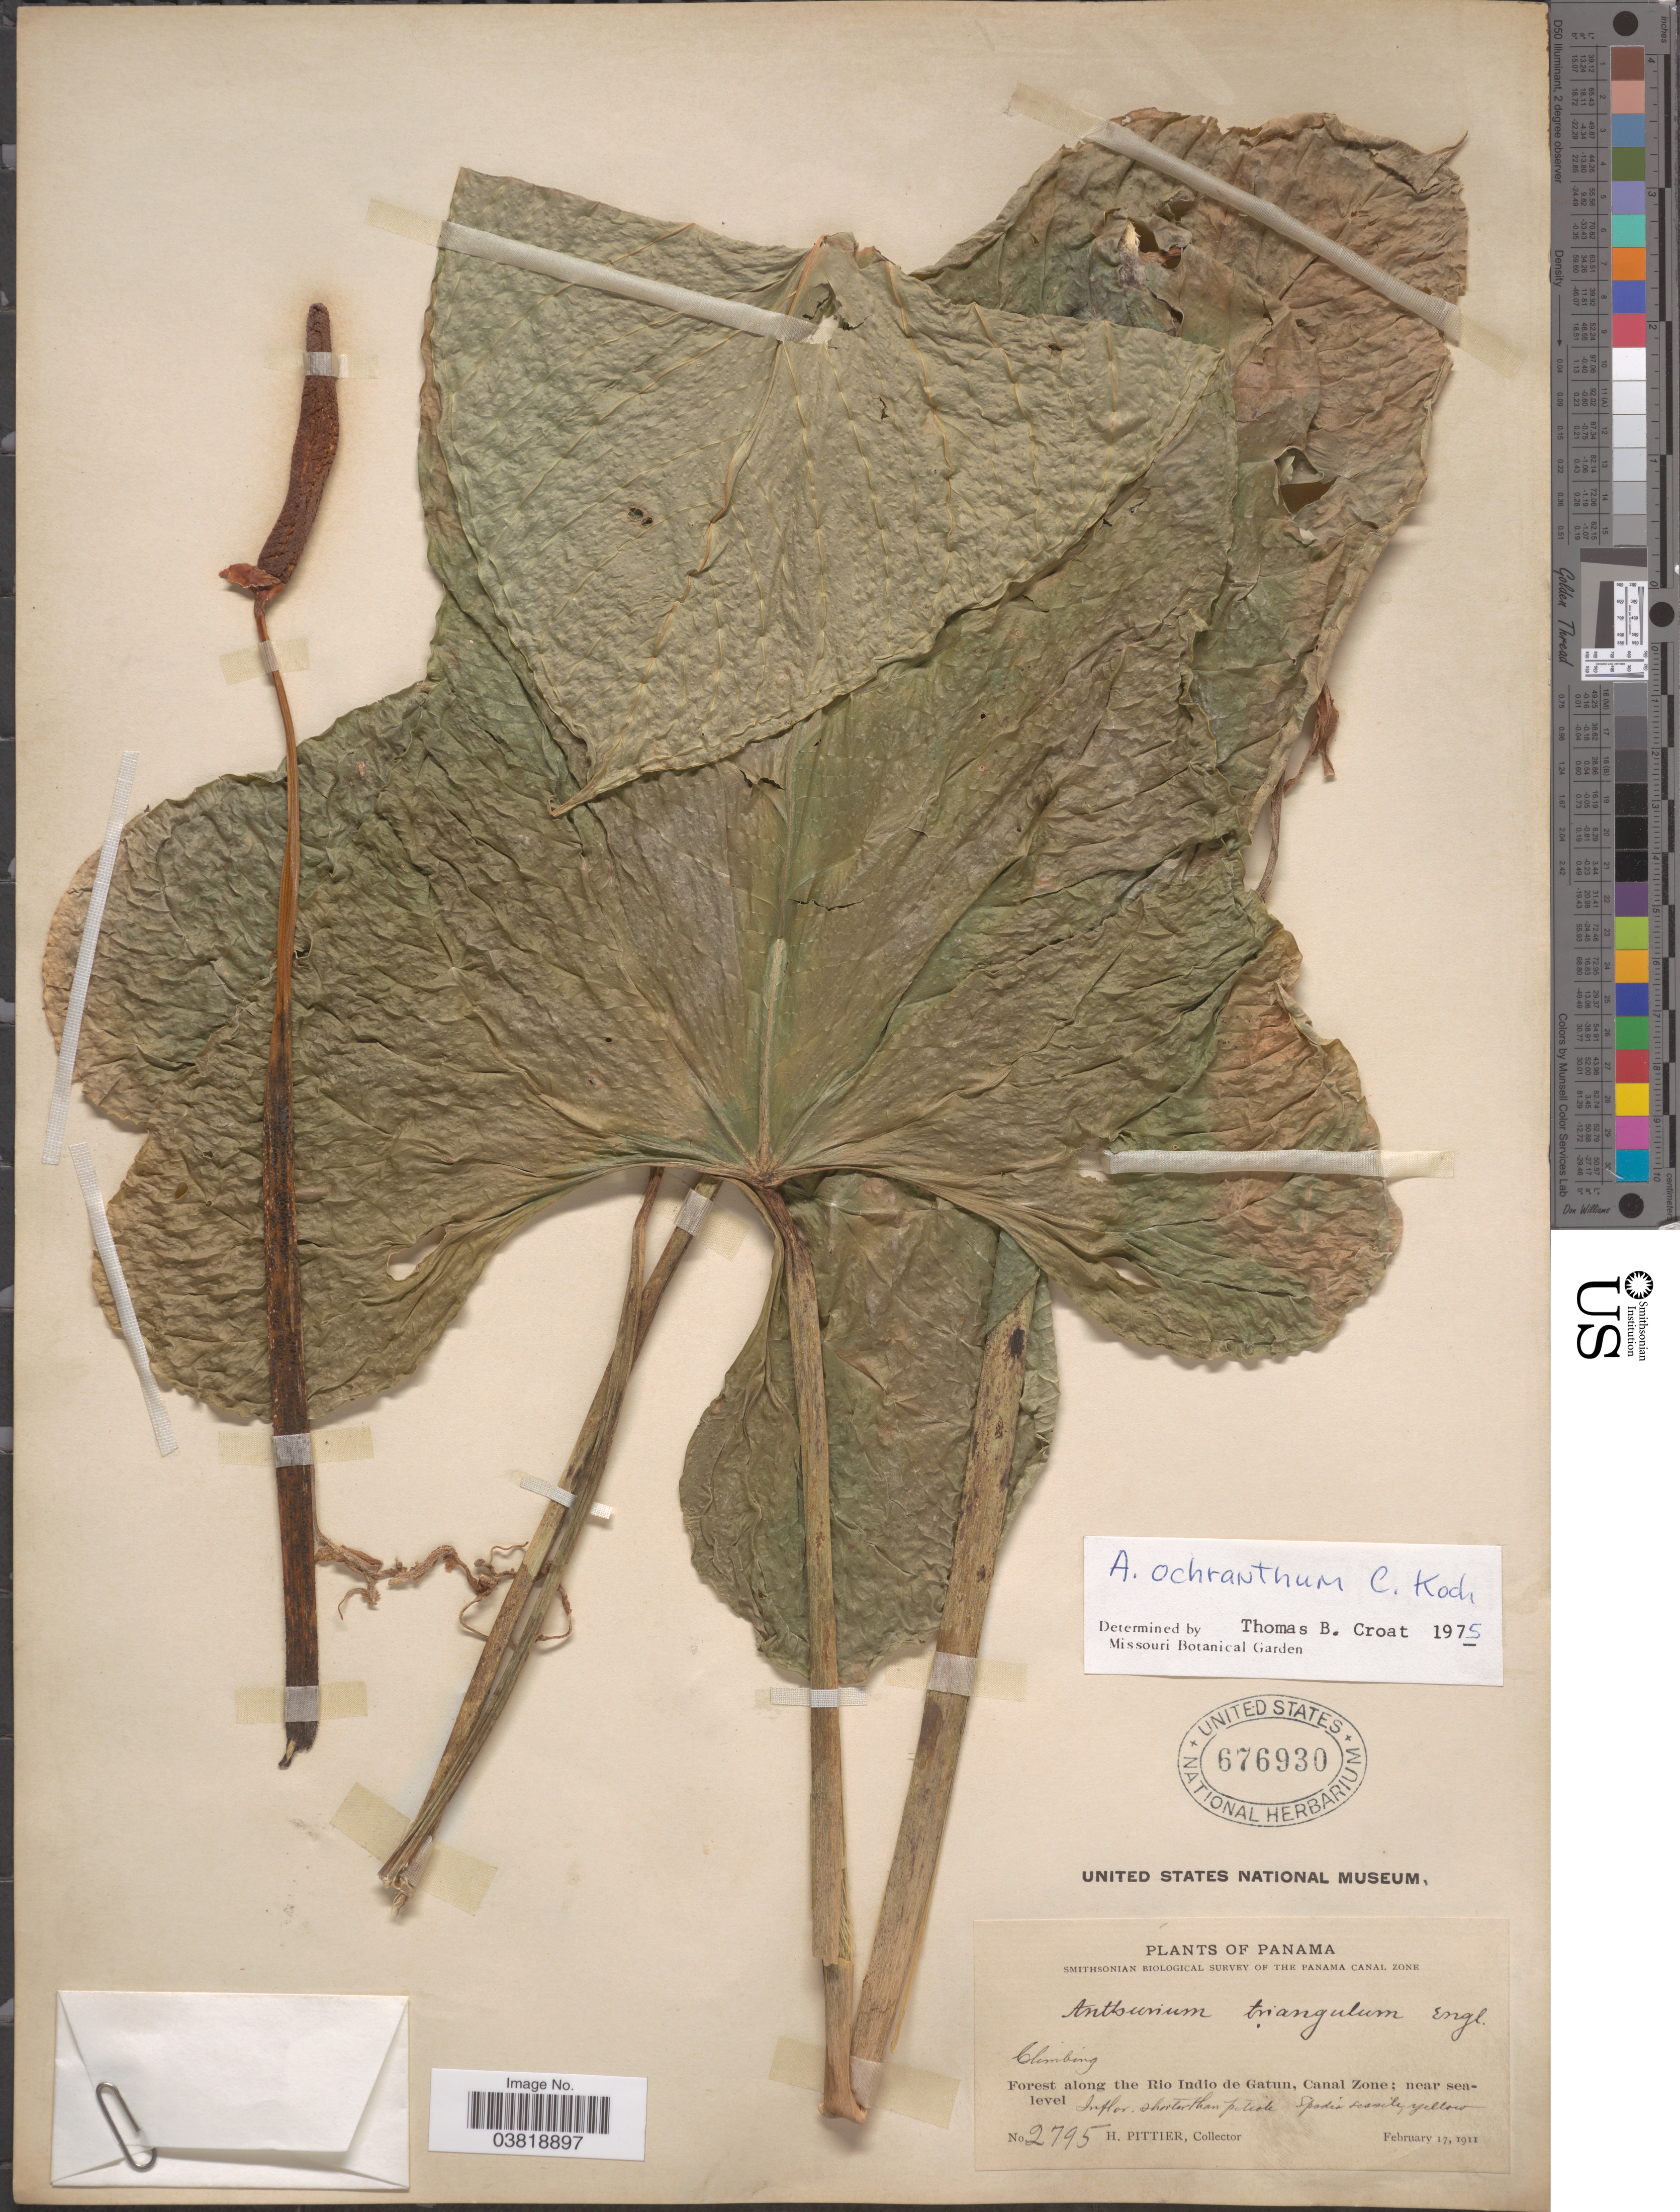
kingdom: Plantae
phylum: Tracheophyta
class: Liliopsida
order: Alismatales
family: Araceae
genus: Anthurium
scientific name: Anthurium ochranthum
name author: K. Koch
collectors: H. F. Pittier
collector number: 2795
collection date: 1911-02-17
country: Panama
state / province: Colón / Panamá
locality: Forest along the Rio Indio de Gatun, Canal Zone.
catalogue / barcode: US 676930